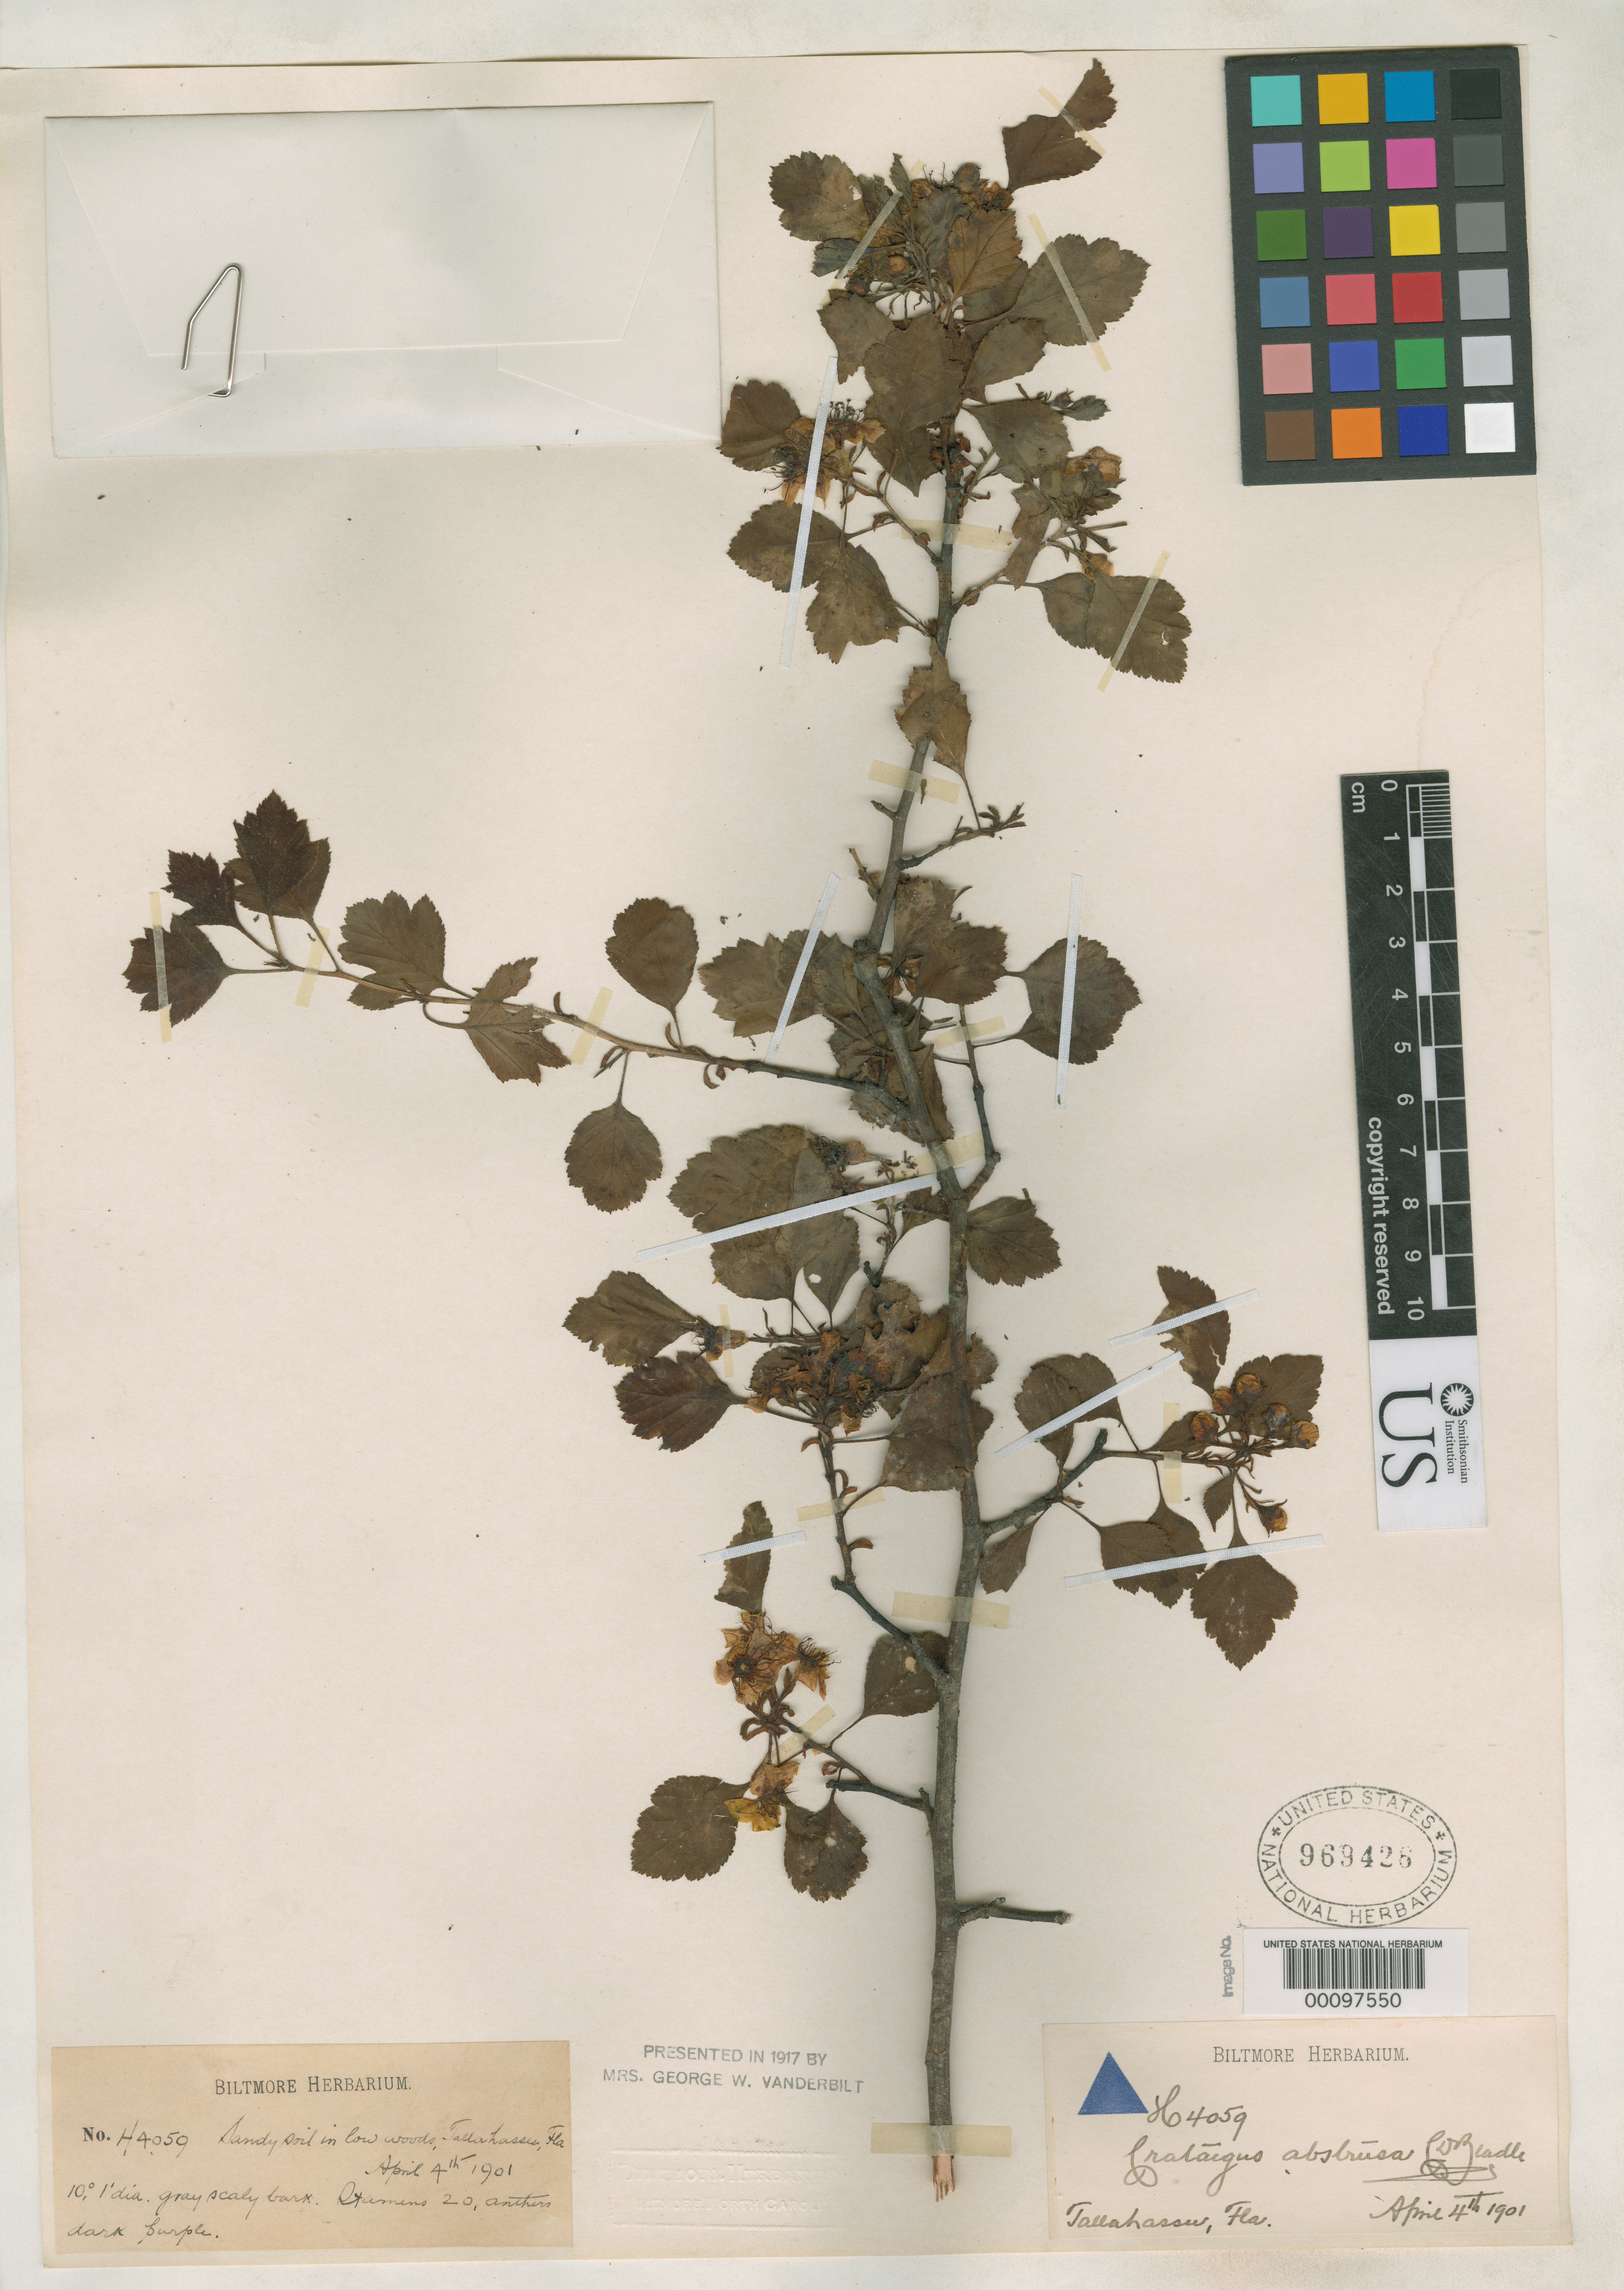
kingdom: Plantae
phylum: Tracheophyta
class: Magnoliopsida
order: Rosales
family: Rosaceae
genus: Crataegus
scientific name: Crataegus abstrusa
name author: Beadle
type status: Syntype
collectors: ex herb. Biltmore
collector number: H 4059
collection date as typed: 04 Apr 1901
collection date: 1901-04-04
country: United States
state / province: Florida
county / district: Leon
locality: Near Tallahassee.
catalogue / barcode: US 969426